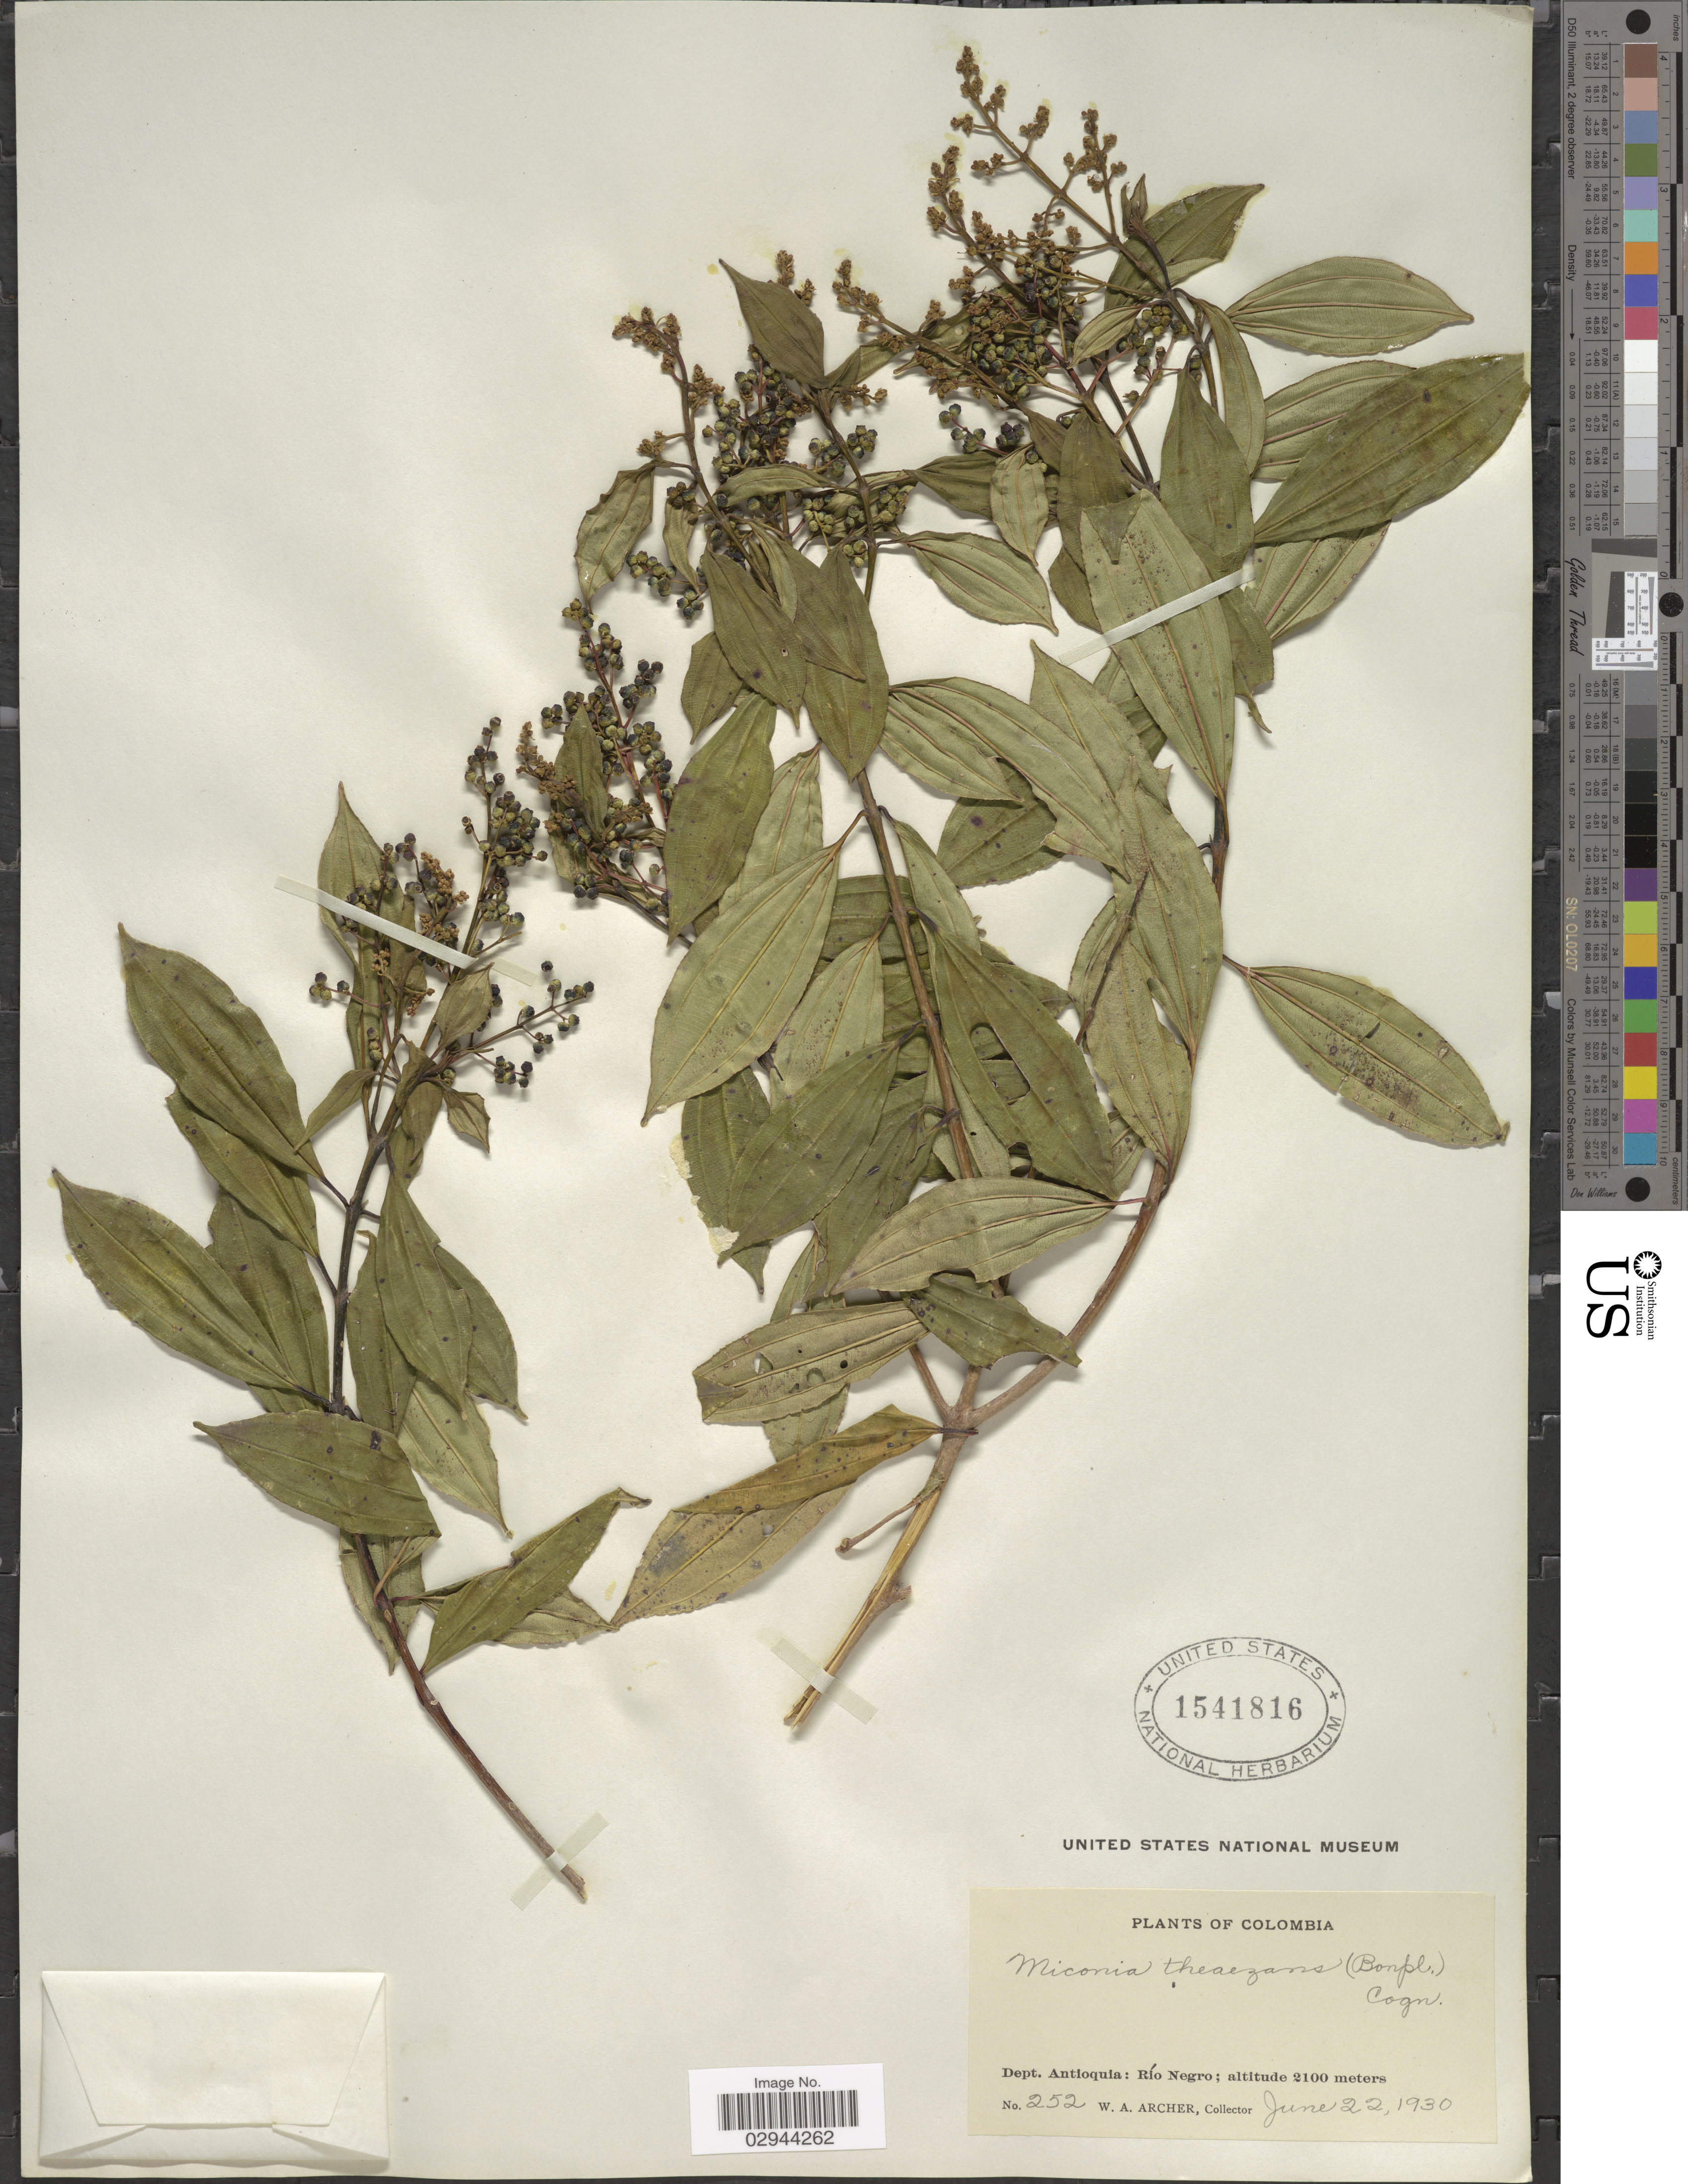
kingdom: Plantae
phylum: Tracheophyta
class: Magnoliopsida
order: Myrtales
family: Melastomataceae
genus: Miconia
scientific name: Miconia theizans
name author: (Bonpl.) Cogn.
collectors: W. Archer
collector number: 252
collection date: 1930-06-22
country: Colombia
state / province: Antioquia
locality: Dept. Antioquia, Río Negro.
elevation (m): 2100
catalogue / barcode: US 1541816